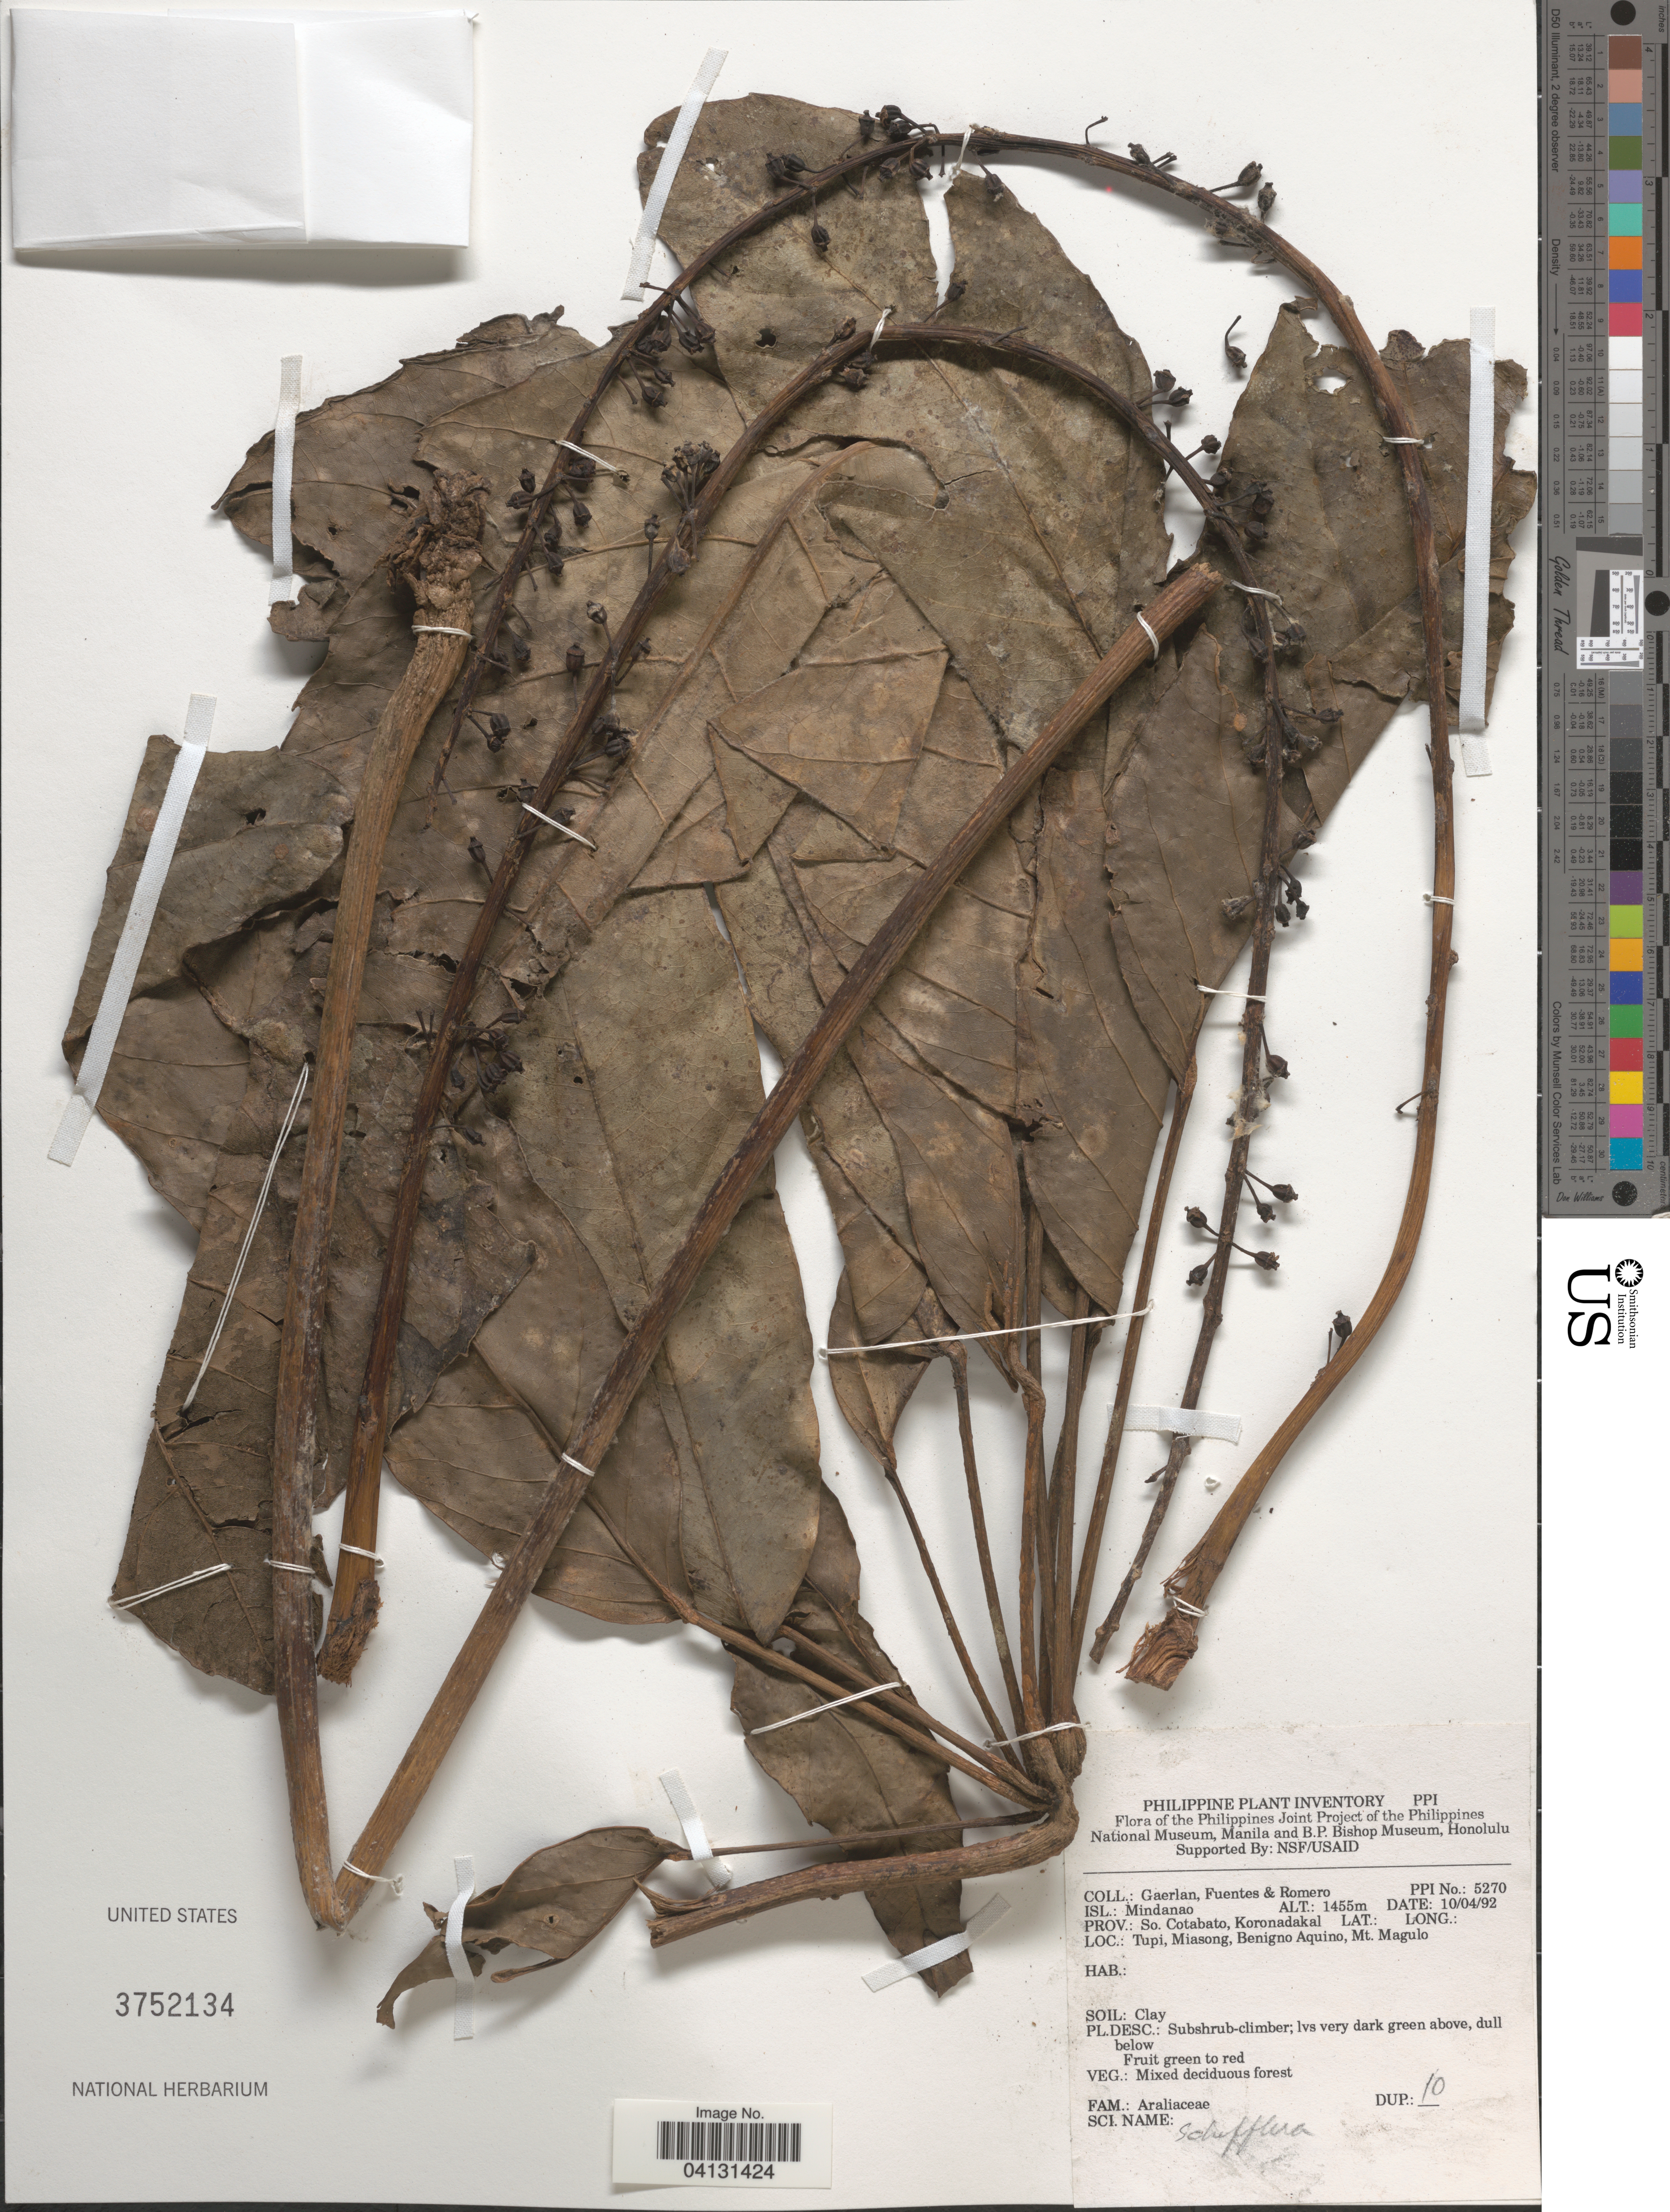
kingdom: Plantae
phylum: Tracheophyta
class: Magnoliopsida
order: Apiales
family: Araliaceae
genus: Schefflera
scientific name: Schefflera sp.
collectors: Gaerlan, -. Fuentes & -. Romero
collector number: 5270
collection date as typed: Transcribed d/m/y: 10/4/92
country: Philippines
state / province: Soccsksargen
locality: Isl.: Mindanao. Prov.: So. Cotabato, Koronadakal. Tupi, Miasong, Benigno Aquino, Mt. Magulo.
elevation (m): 1455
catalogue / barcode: US 3752134